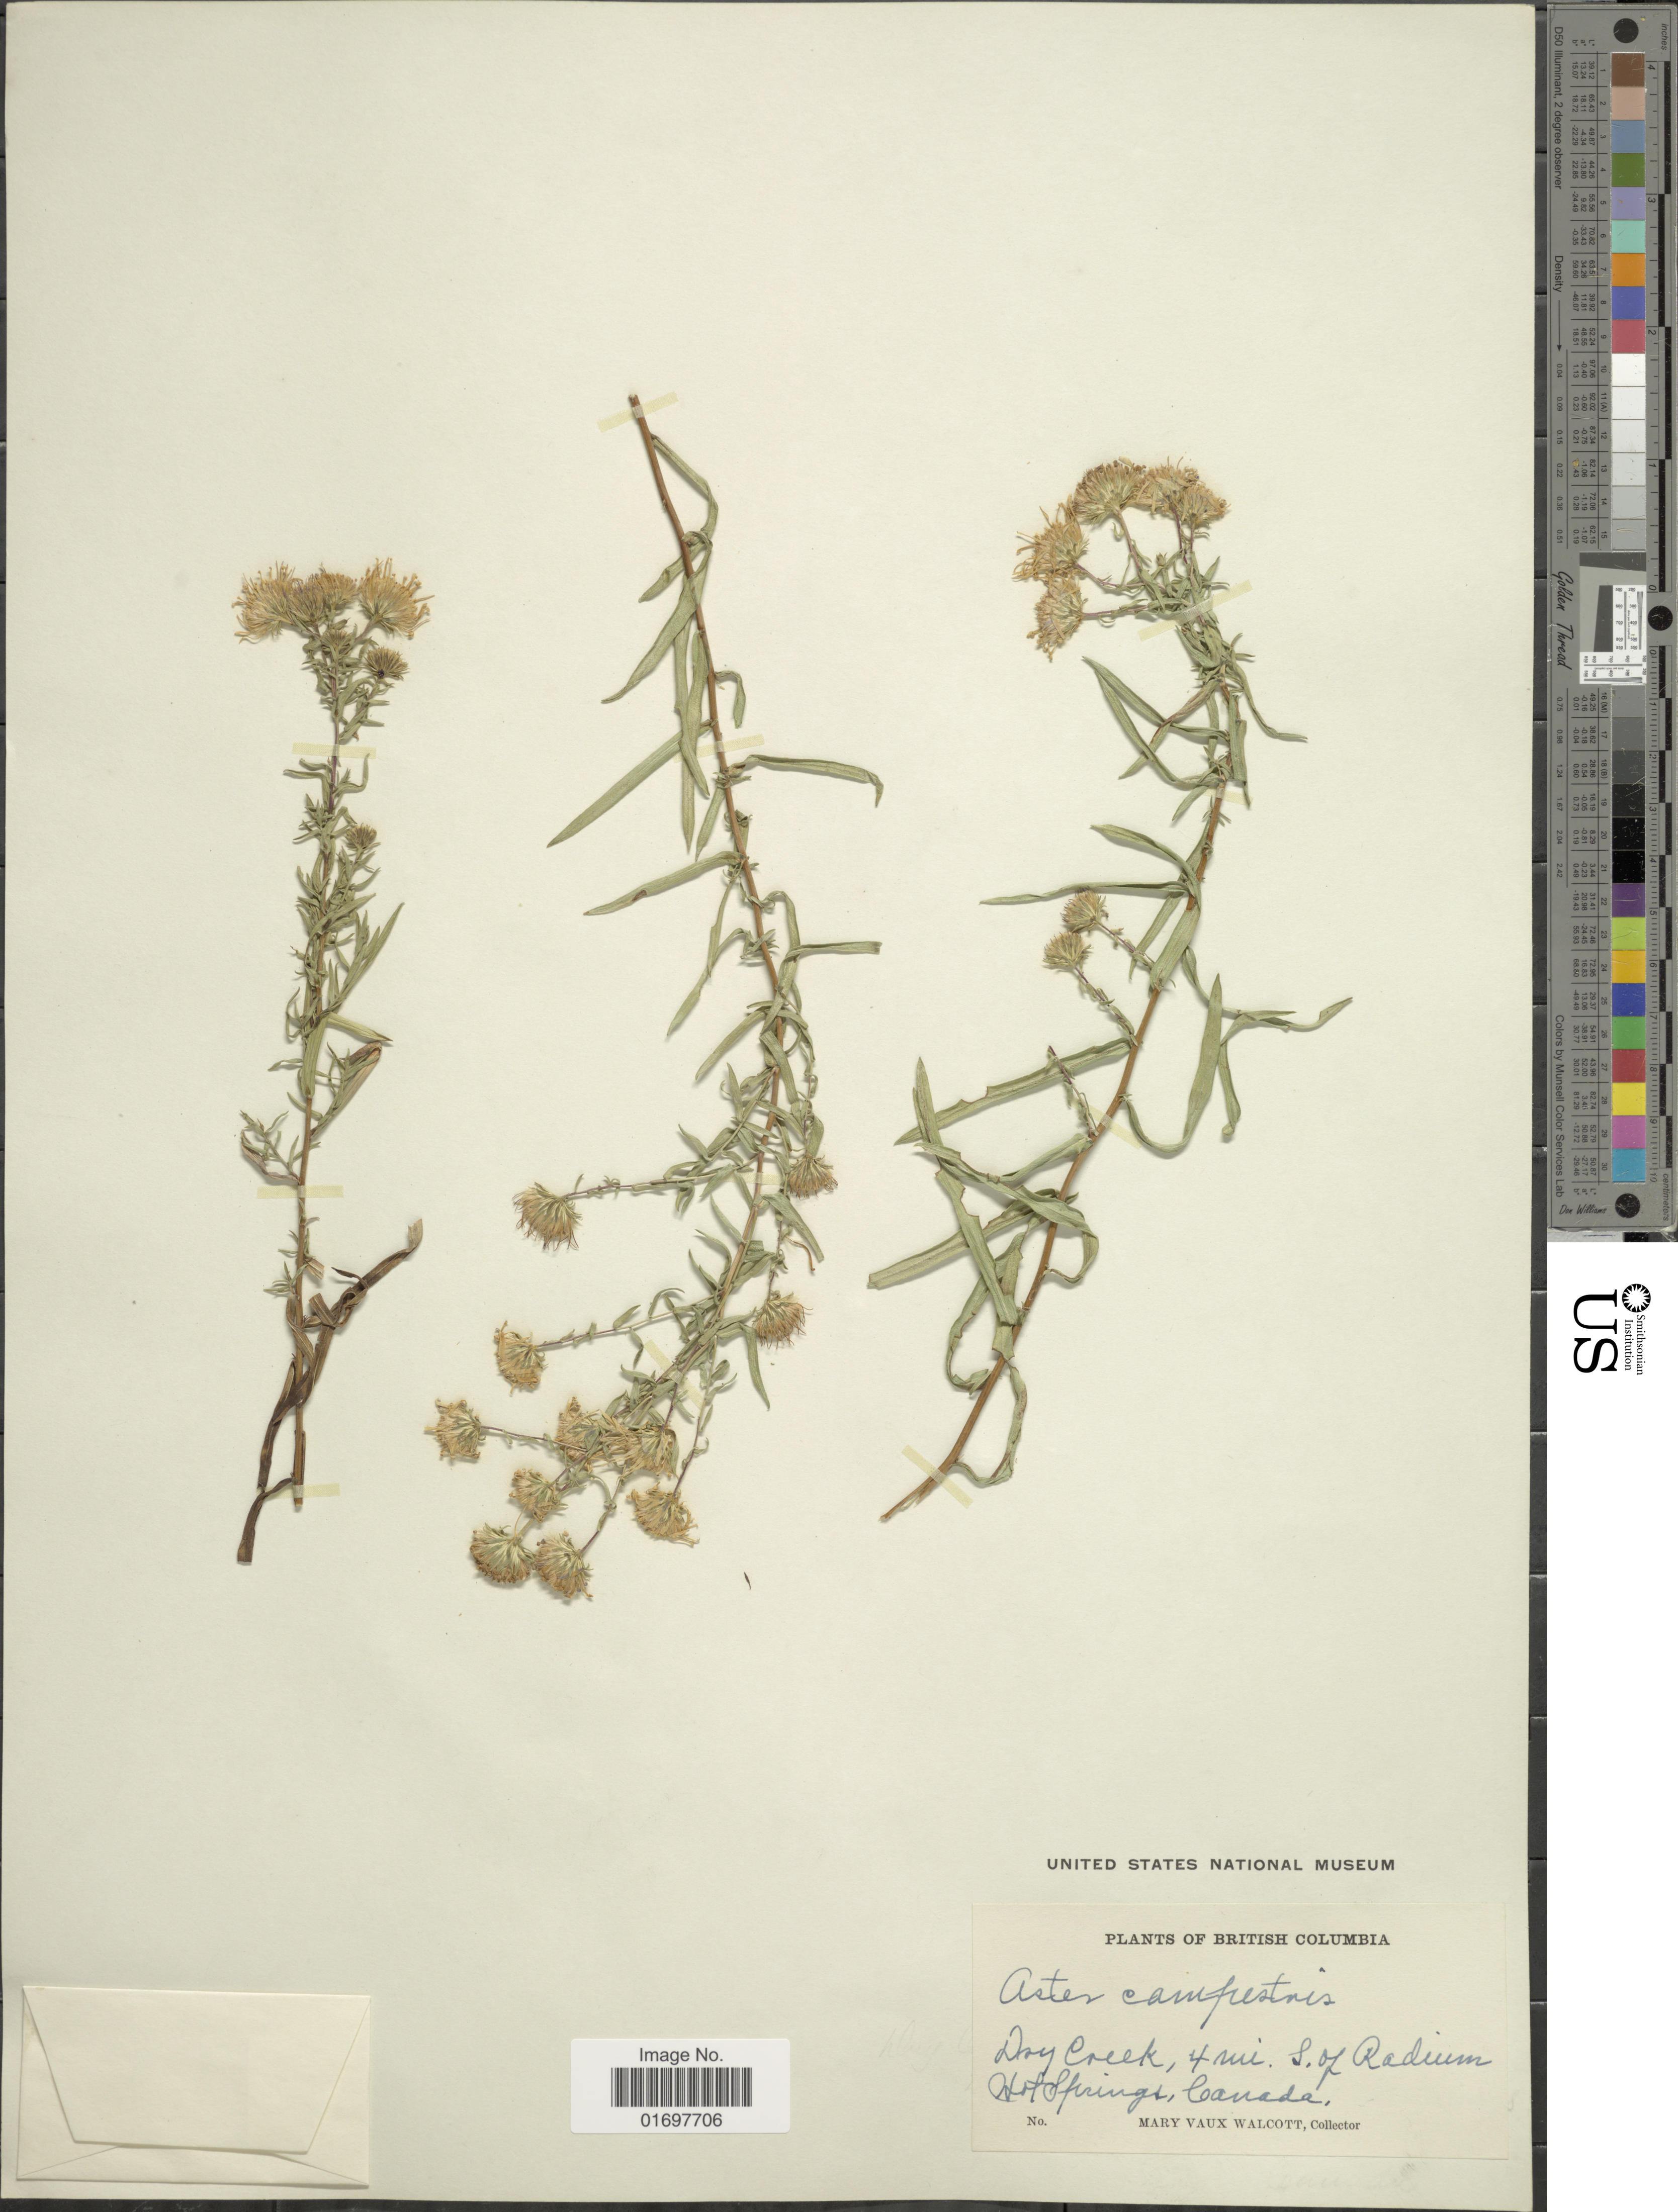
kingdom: Plantae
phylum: Tracheophyta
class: Magnoliopsida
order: Asterales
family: Asteraceae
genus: Symphyotrichum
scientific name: Symphyotrichum campestre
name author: (Nutt.) G.L. Nesom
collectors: M. Walcott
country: Canada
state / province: British Columbia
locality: British Columbia. Dry Creek, 4 mi S.of Radium Hot Springs, Canada,